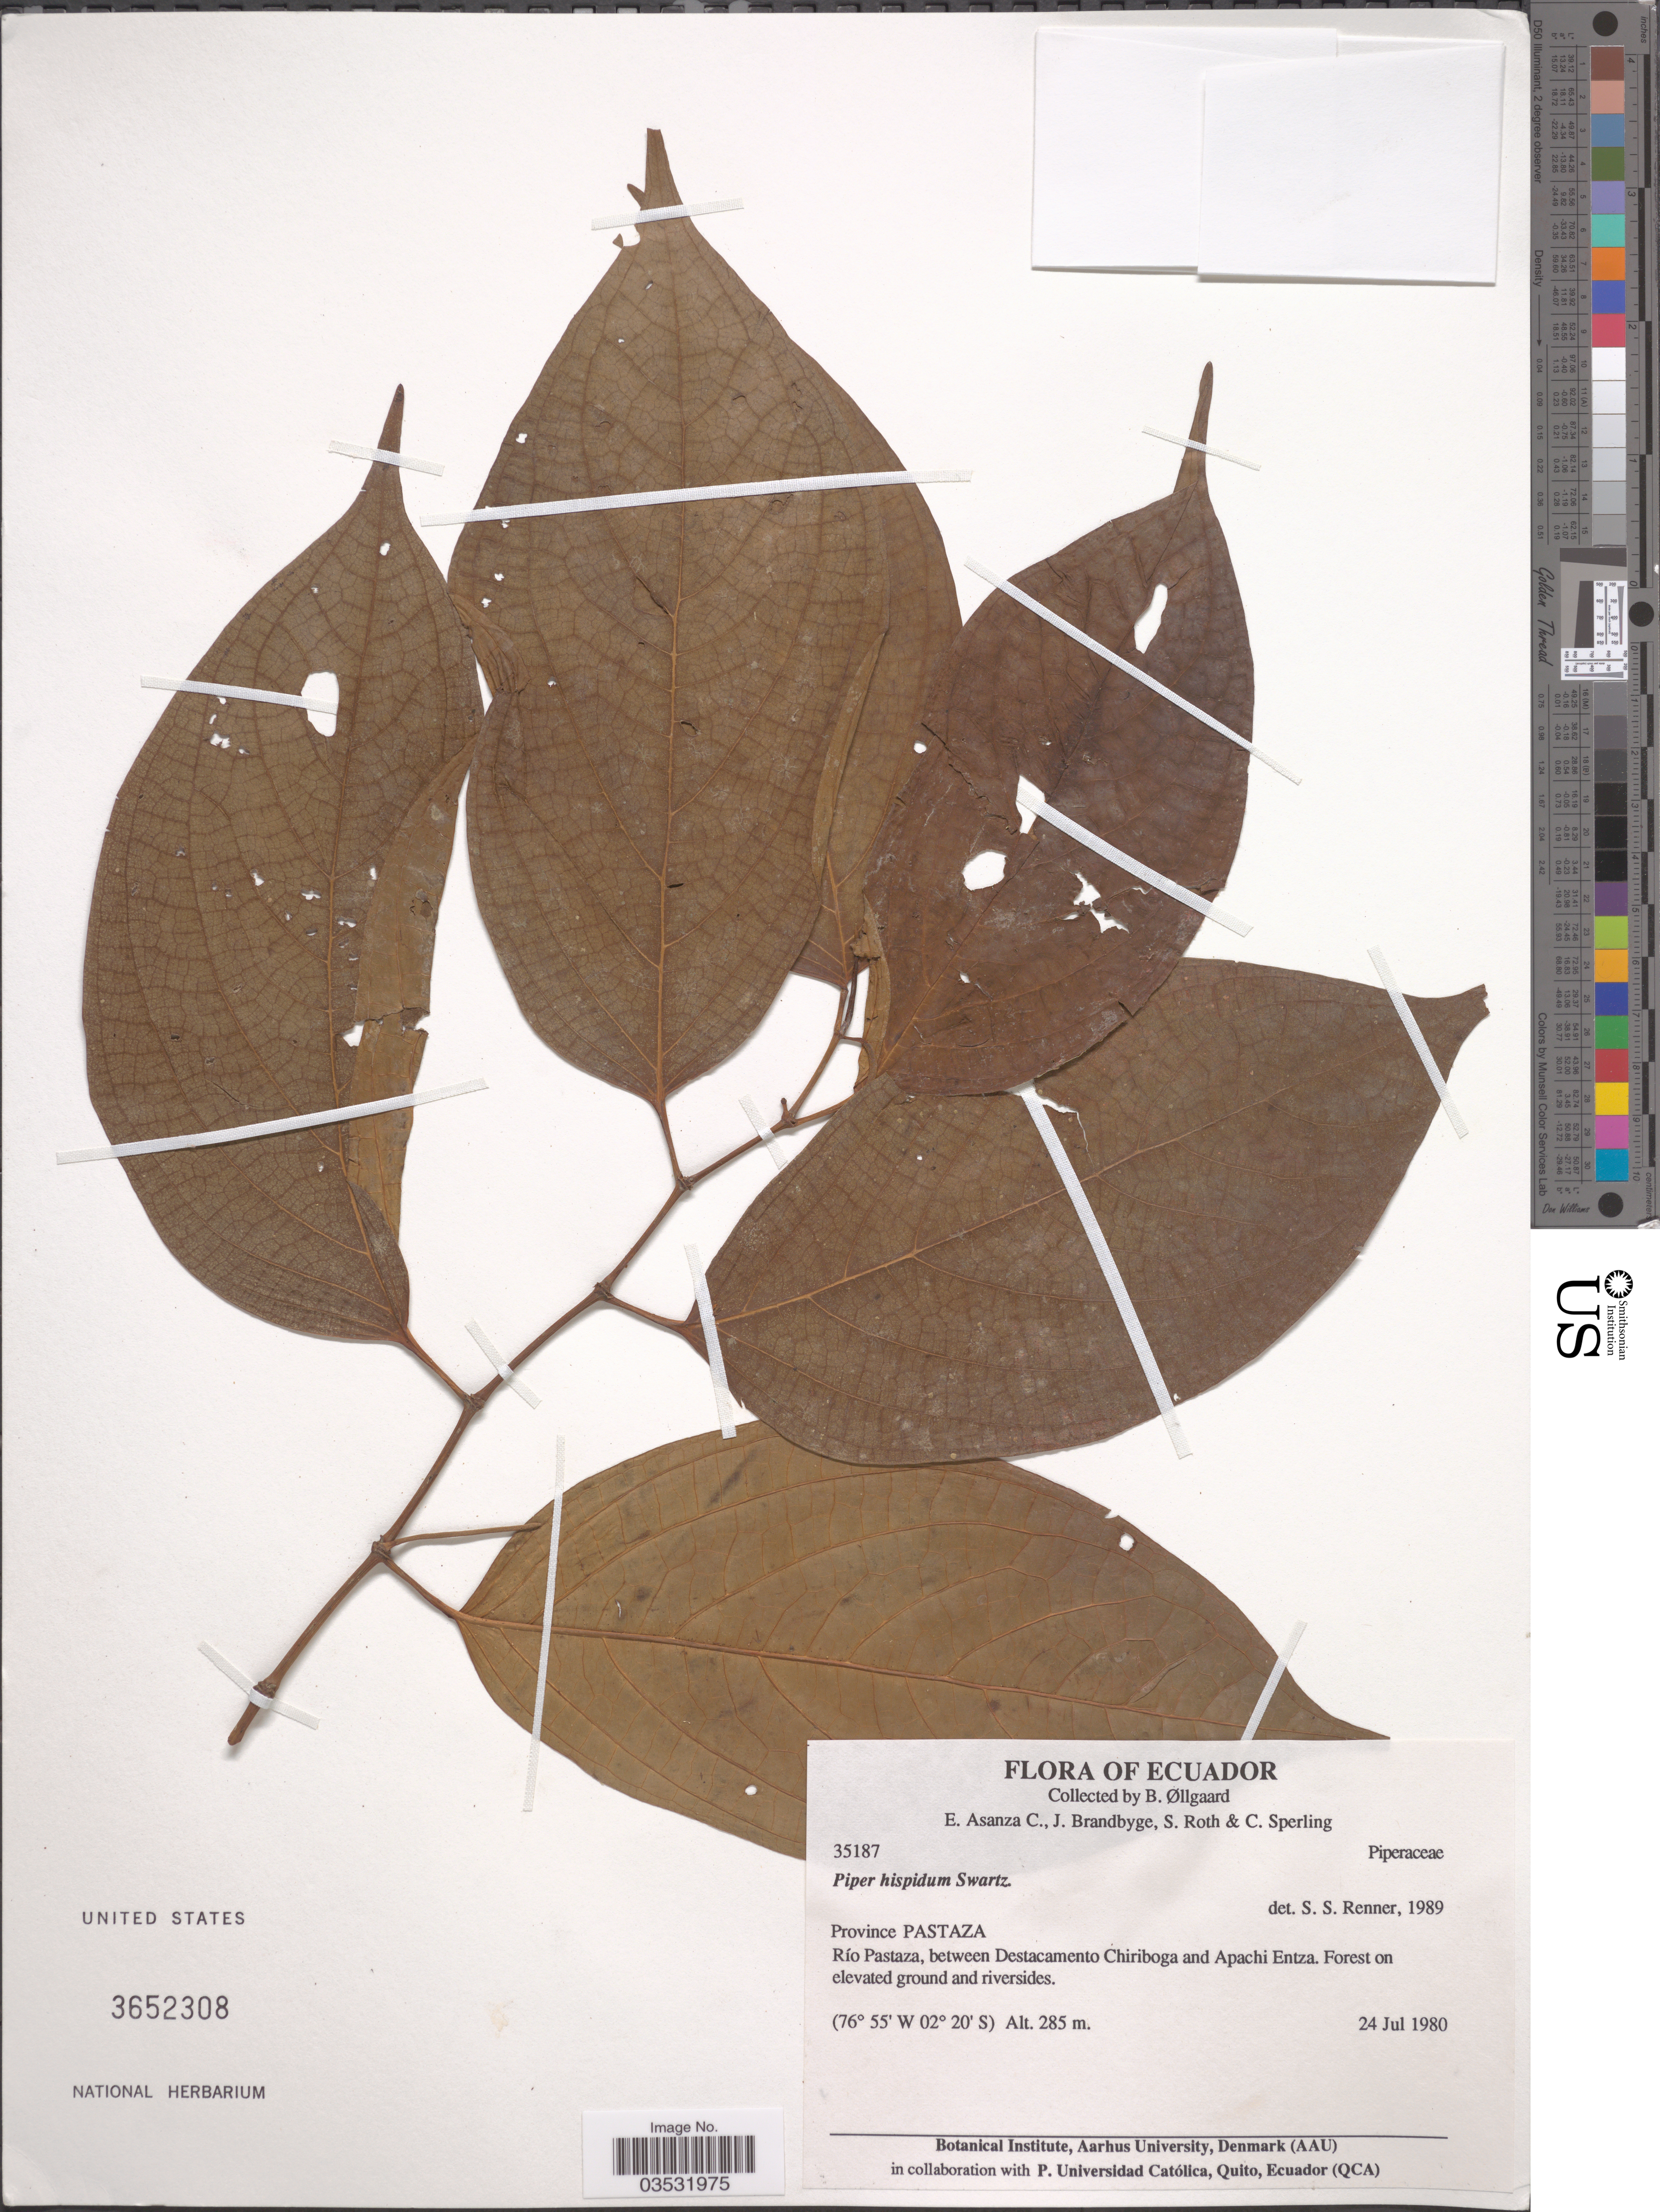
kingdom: Plantae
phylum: Tracheophyta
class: Magnoliopsida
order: Piperales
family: Piperaceae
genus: Piper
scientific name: Piper hispidum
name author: Sw.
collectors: B. Øllgaard, E. Asanza C., J. Brandbyge, S. Roth & C. Sperling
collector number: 35187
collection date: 1980-07-24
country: Ecuador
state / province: Pastaza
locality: Río Pastaza, between Destacamento Chiriboga and Apachi Entza. Forest on elevated ground and riversides.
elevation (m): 285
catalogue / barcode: US 3652308